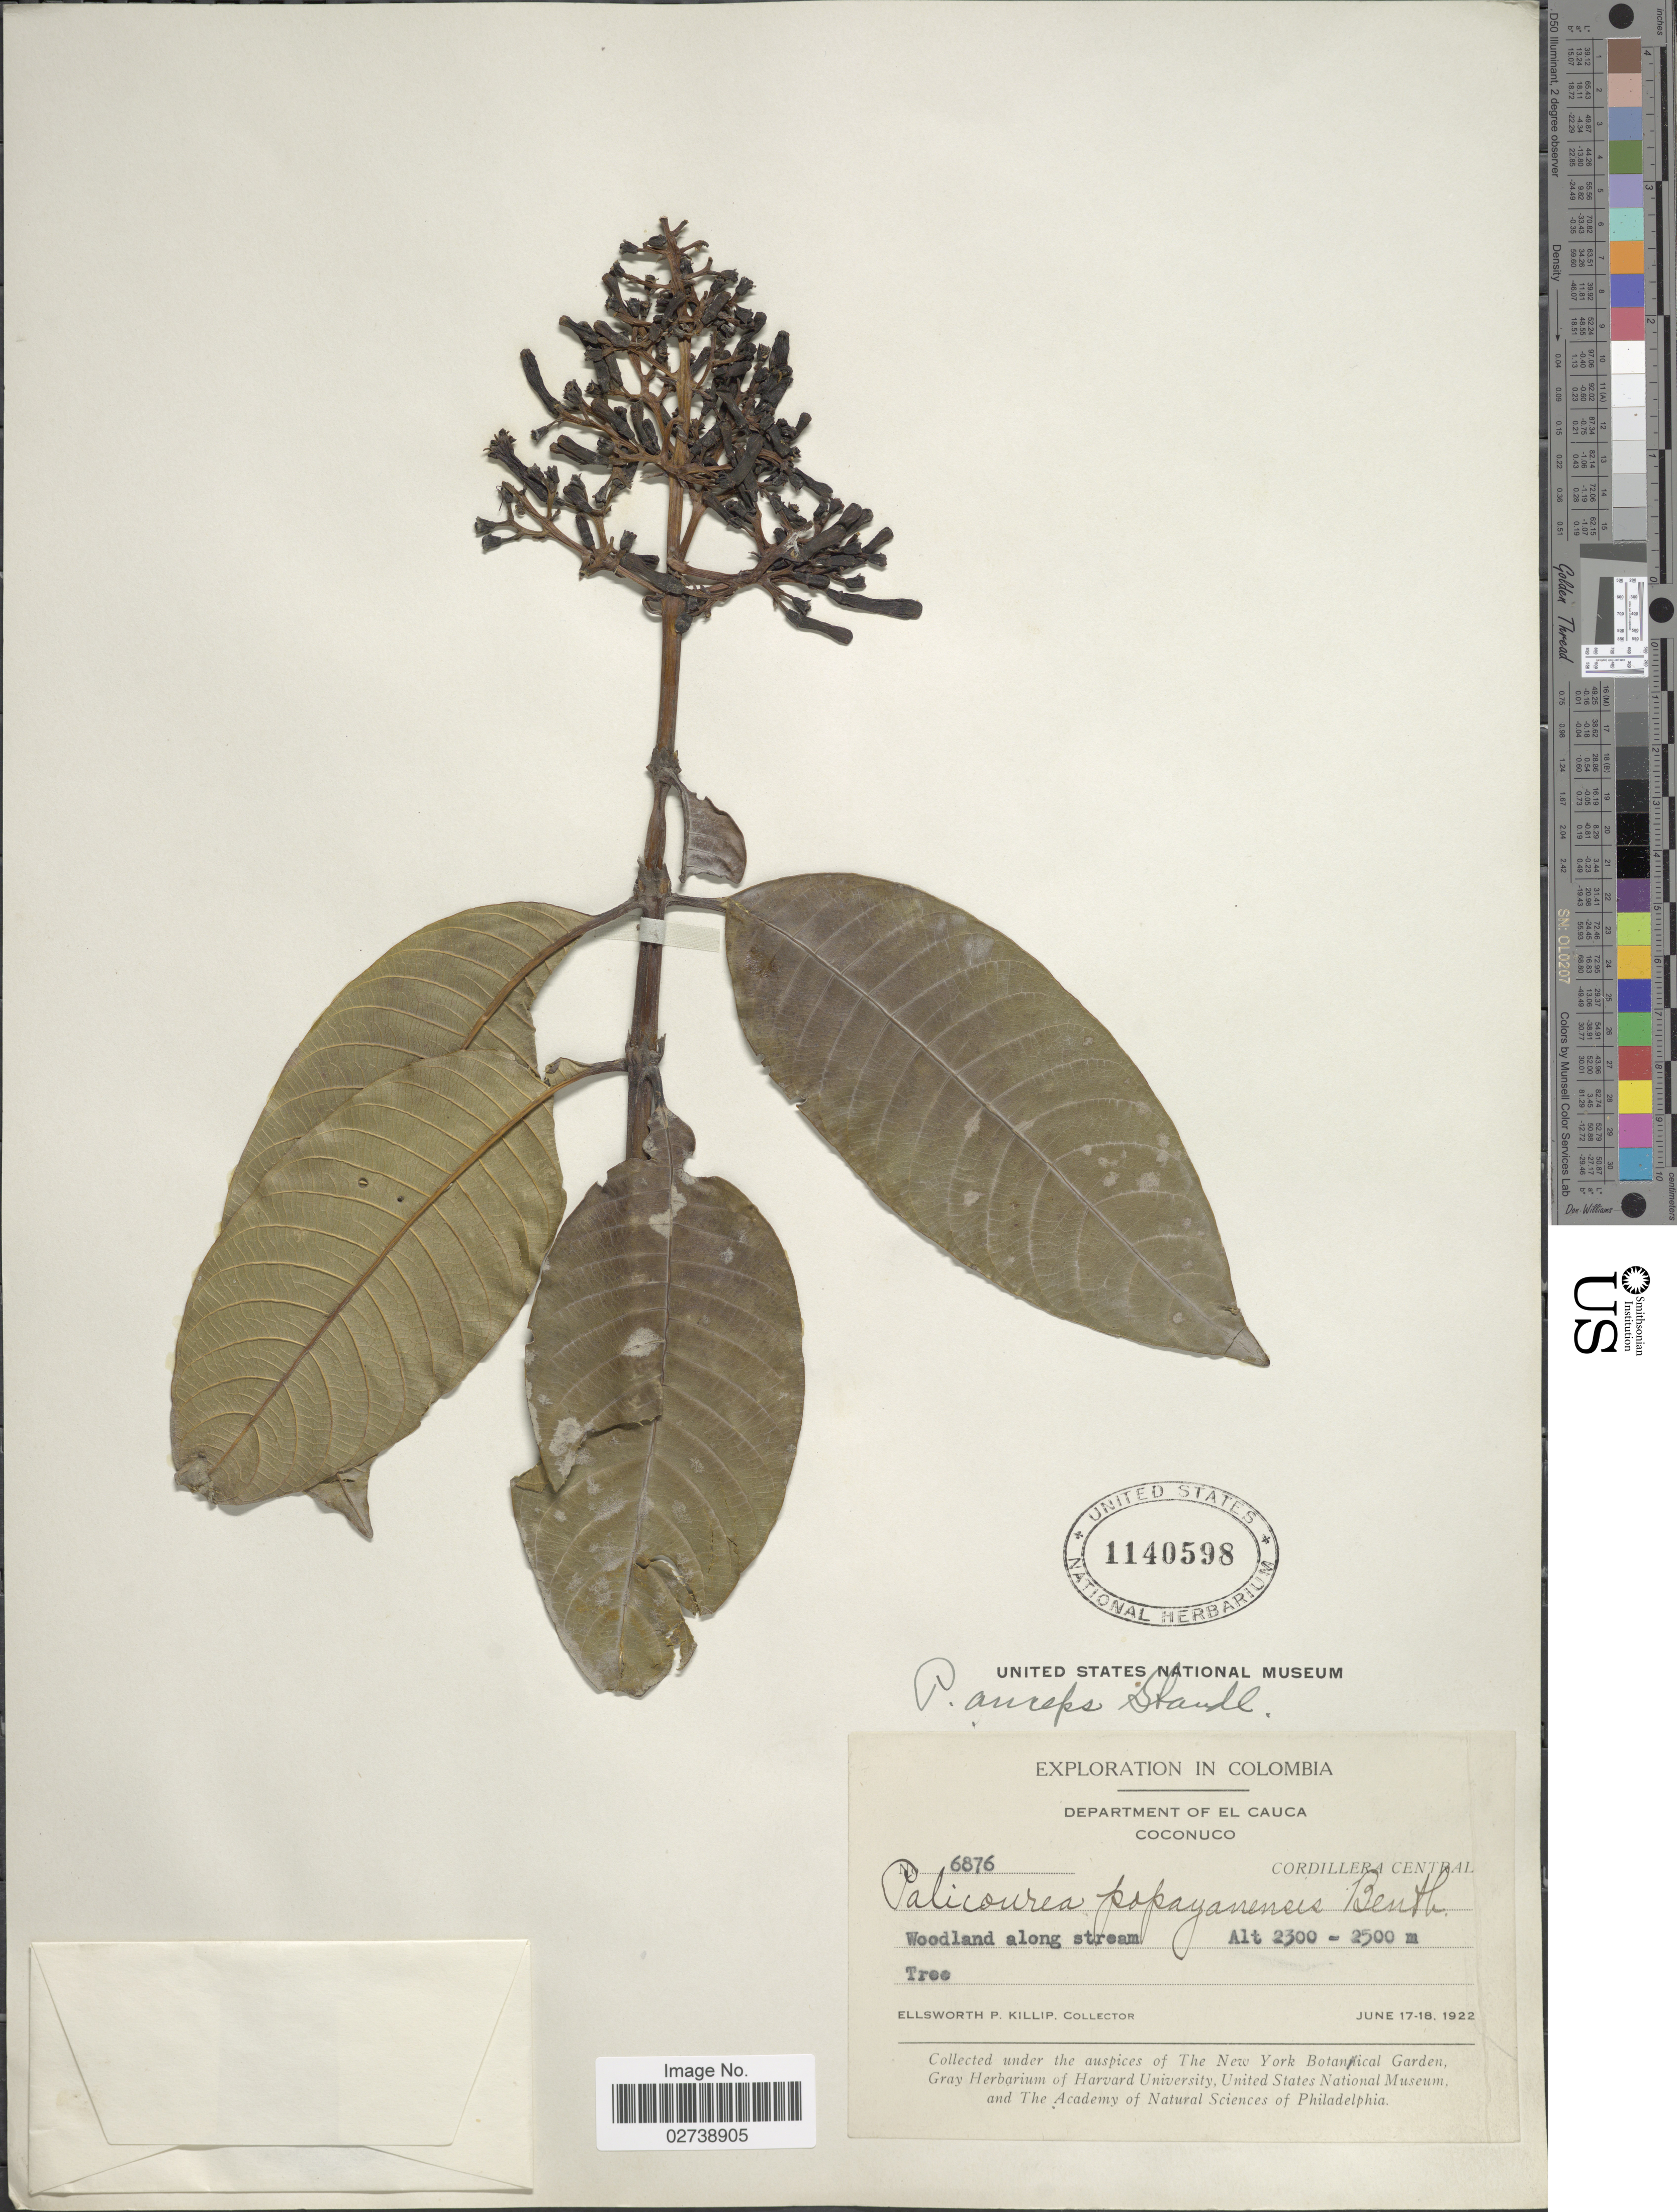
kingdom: Plantae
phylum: Tracheophyta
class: Magnoliopsida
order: Gentianales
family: Rubiaceae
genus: Palicourea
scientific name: Palicourea anceps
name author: Standl.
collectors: E. P. Killip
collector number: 6876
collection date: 1922-06-17/1922-06-18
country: Colombia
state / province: Cauca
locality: Department of el Cauca, Cocnuco. Woodland along stream. Cordillera Central.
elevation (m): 2300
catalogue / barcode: US 140598